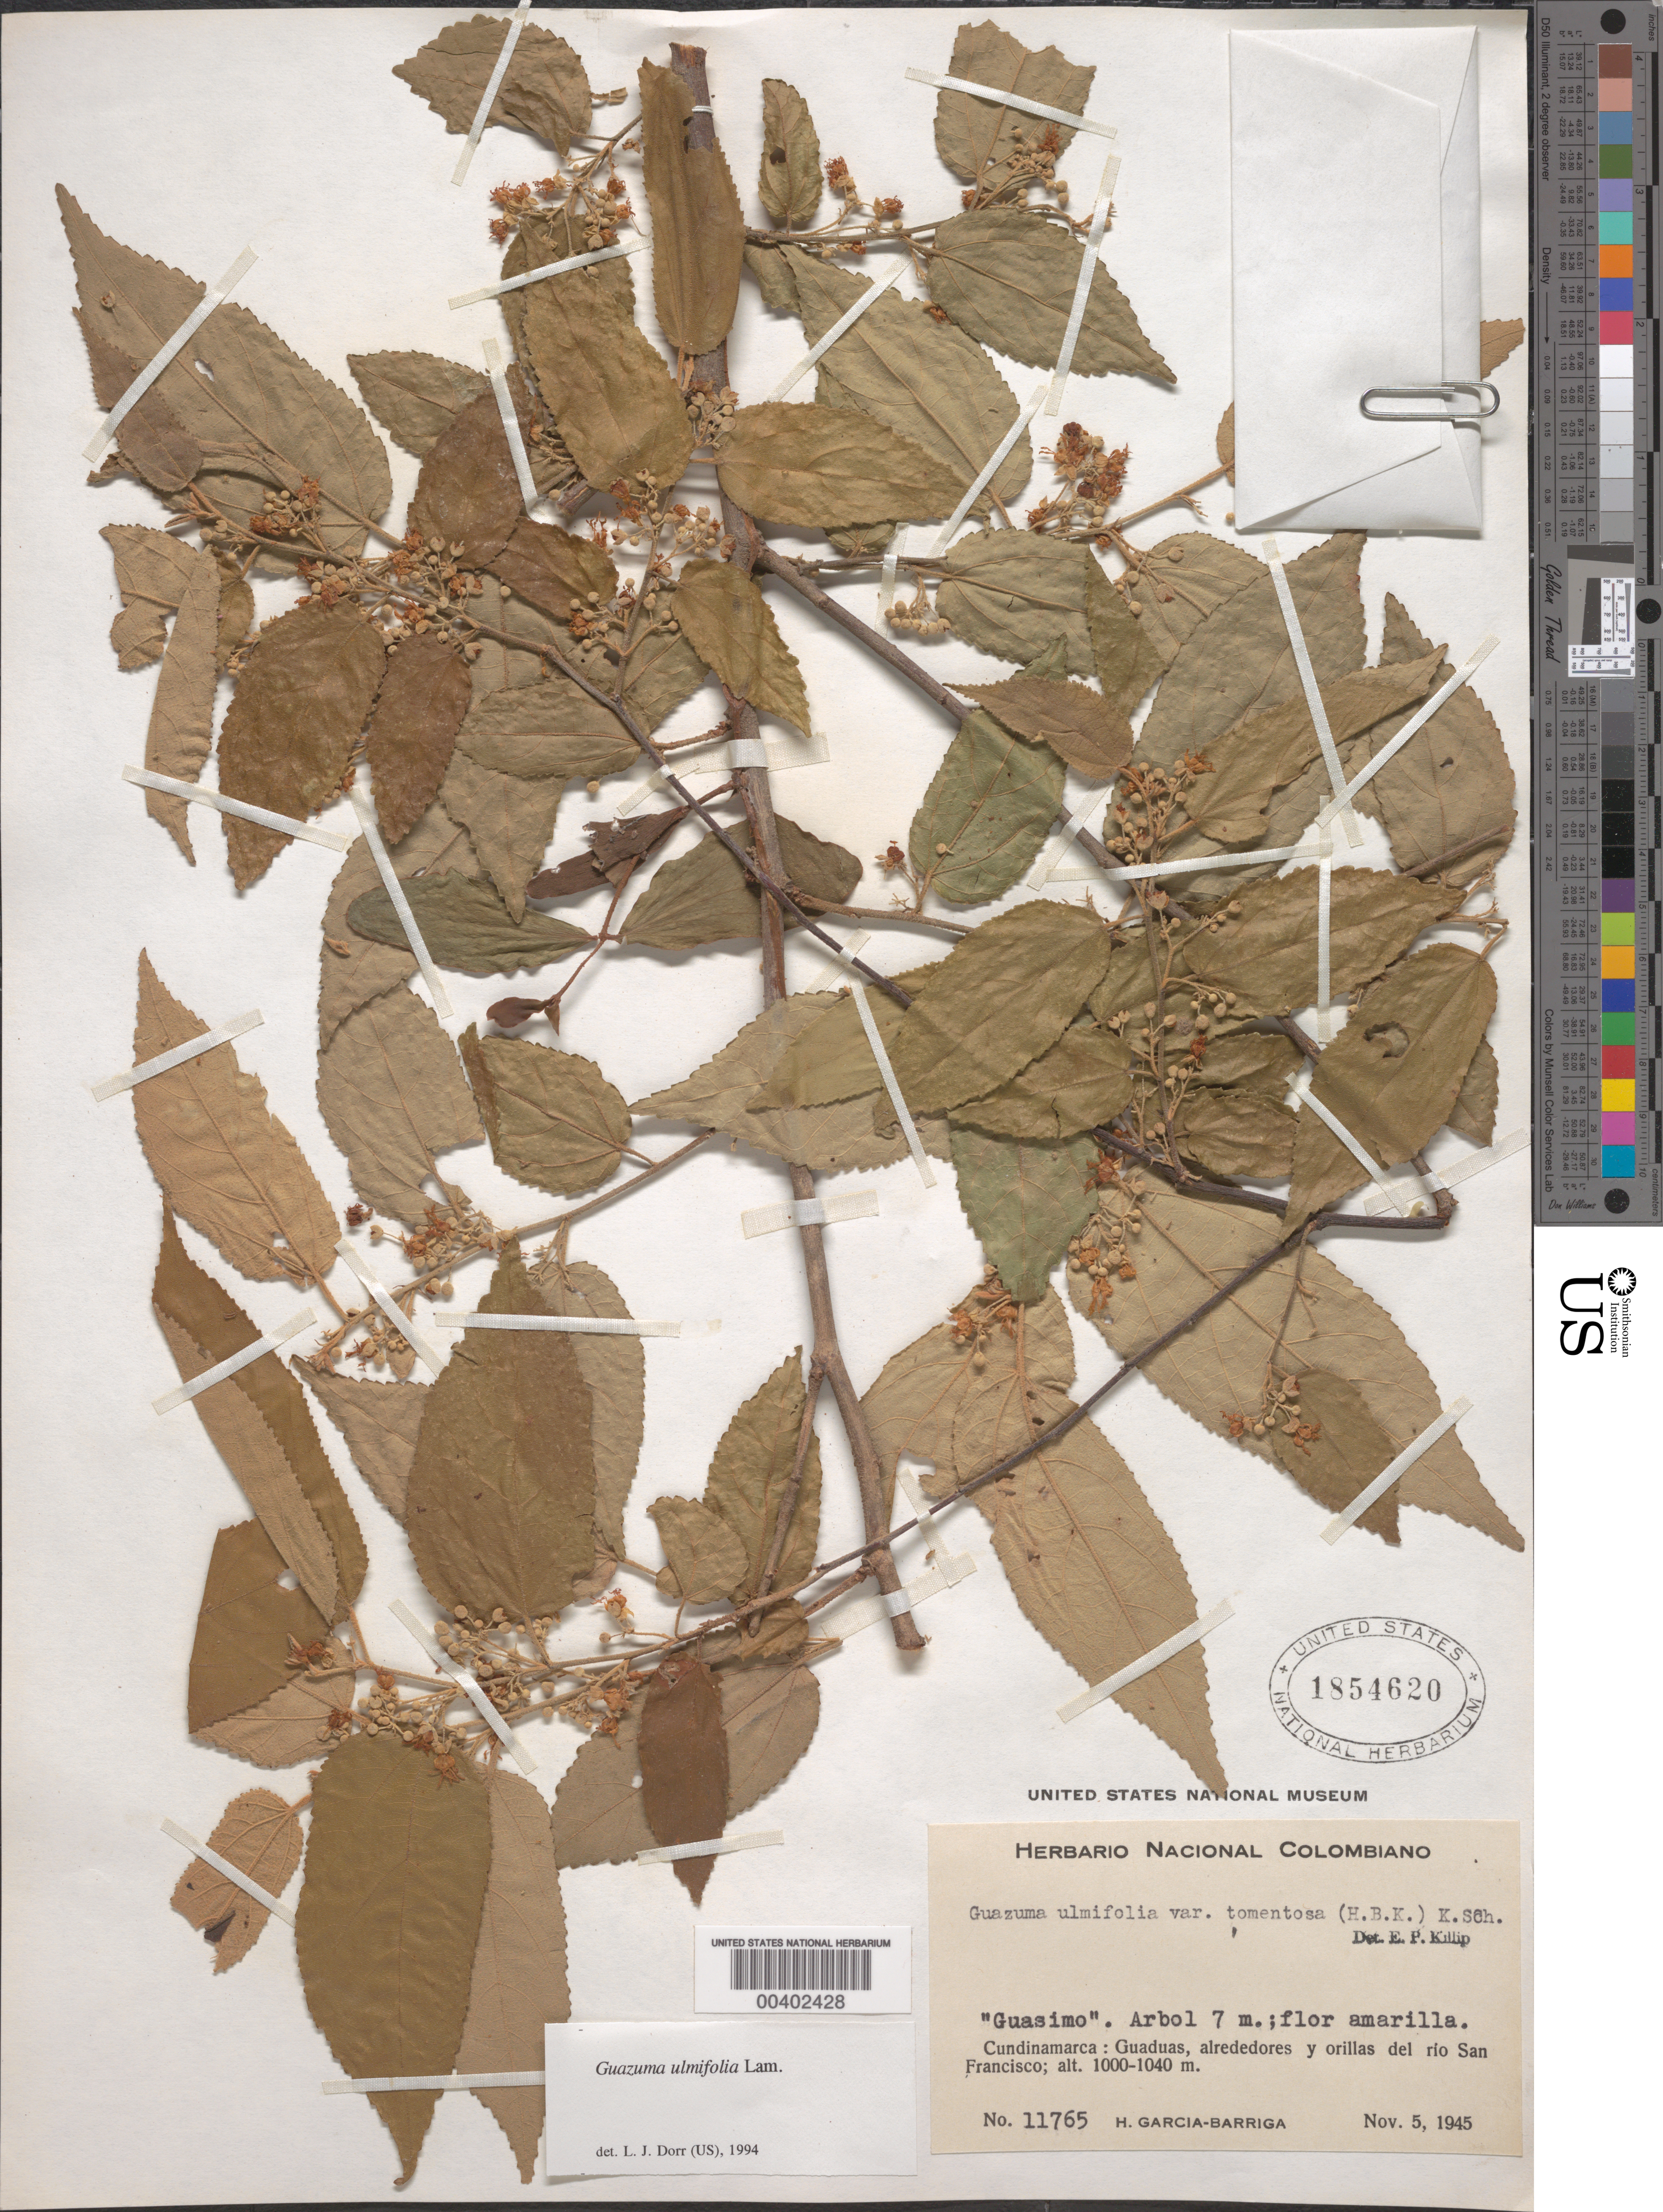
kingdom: Plantae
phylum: Tracheophyta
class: Magnoliopsida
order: Malvales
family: Malvaceae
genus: Guazuma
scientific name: Guazuma ulmifolia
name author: Lam.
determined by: Dorr, L. J., (BOT), Smithsonian Institution - National Museum of Natural History (UNITED STATES)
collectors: H. García Barriga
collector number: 11765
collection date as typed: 05 Nov 1945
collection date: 1945-11-05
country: Colombia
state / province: Cundinamarca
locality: Guaduas, Alrededores y Orilas del Río San Francisco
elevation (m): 1000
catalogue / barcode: US 1854620